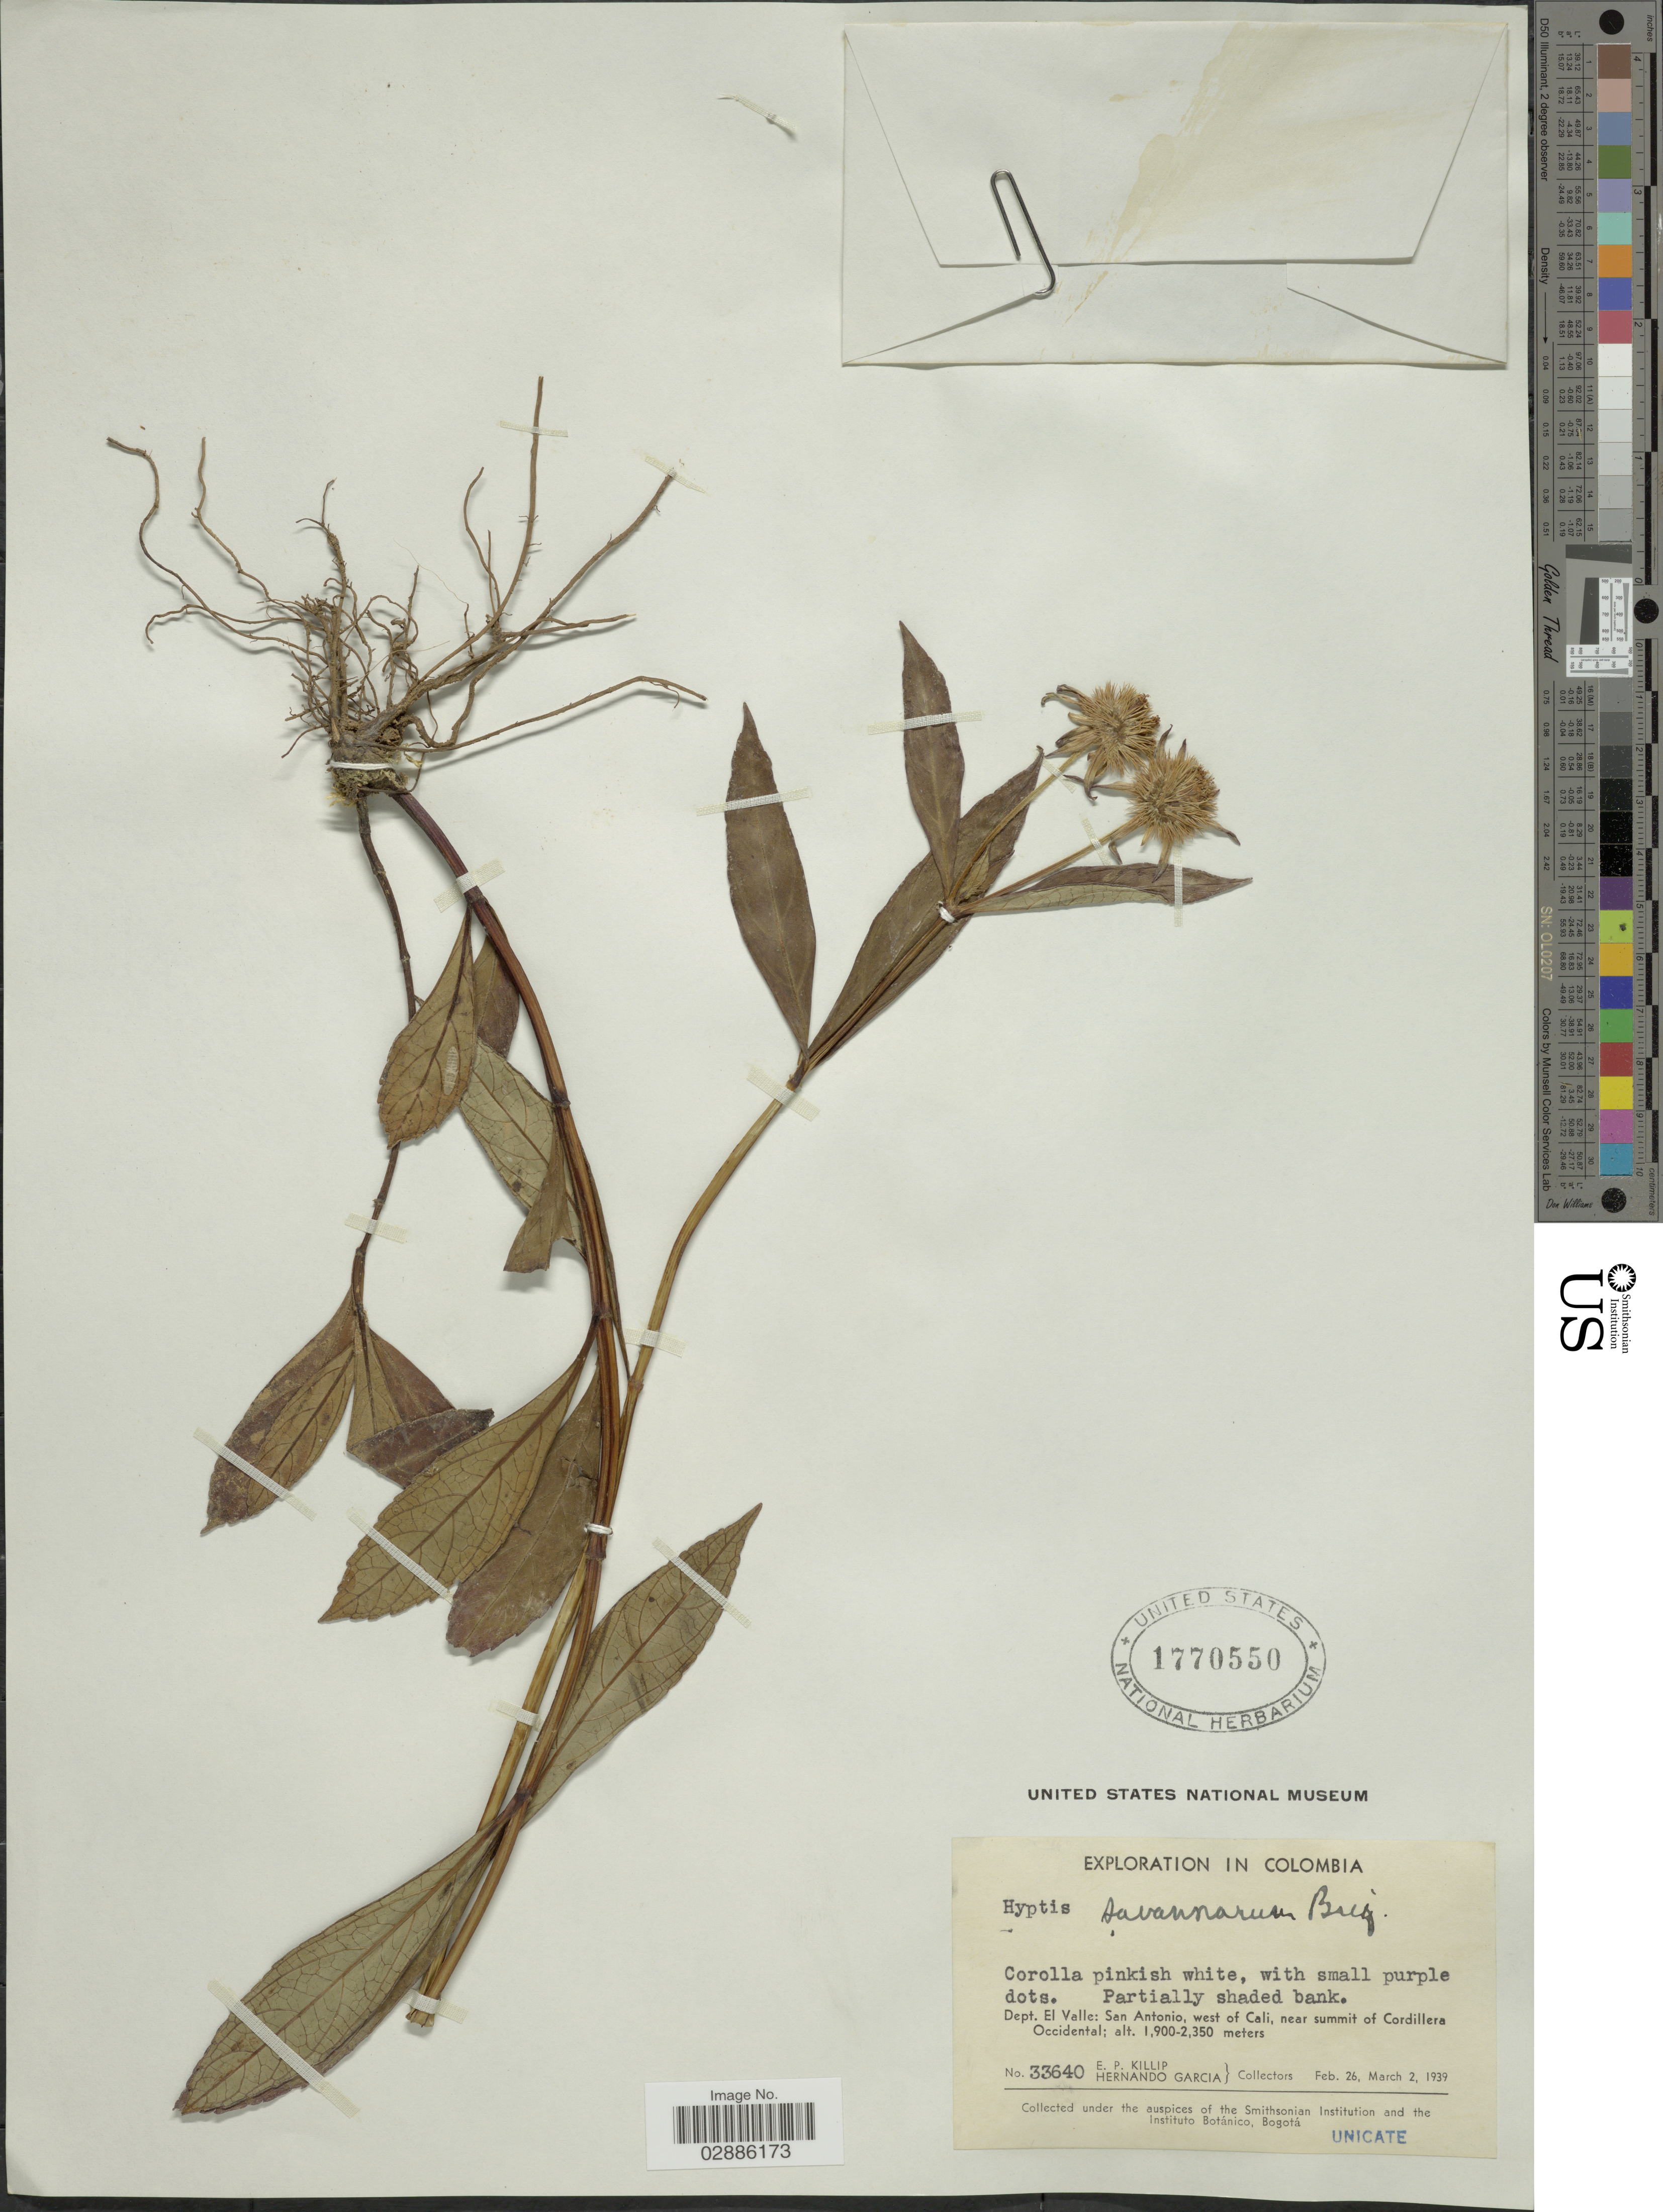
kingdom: Plantae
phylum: Tracheophyta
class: Magnoliopsida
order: Lamiales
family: Lamiaceae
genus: Hyptis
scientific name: Hyptis savannarum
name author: Briq.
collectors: E. P. Killip & H. Garcia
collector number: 33640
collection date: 1939-02-26/1939-03-02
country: Colombia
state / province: Valle del Cauca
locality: Dept. El Valle: San Antonio, west of Cali, near summit of Cordillera Occidental.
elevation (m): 1900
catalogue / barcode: US 1770550